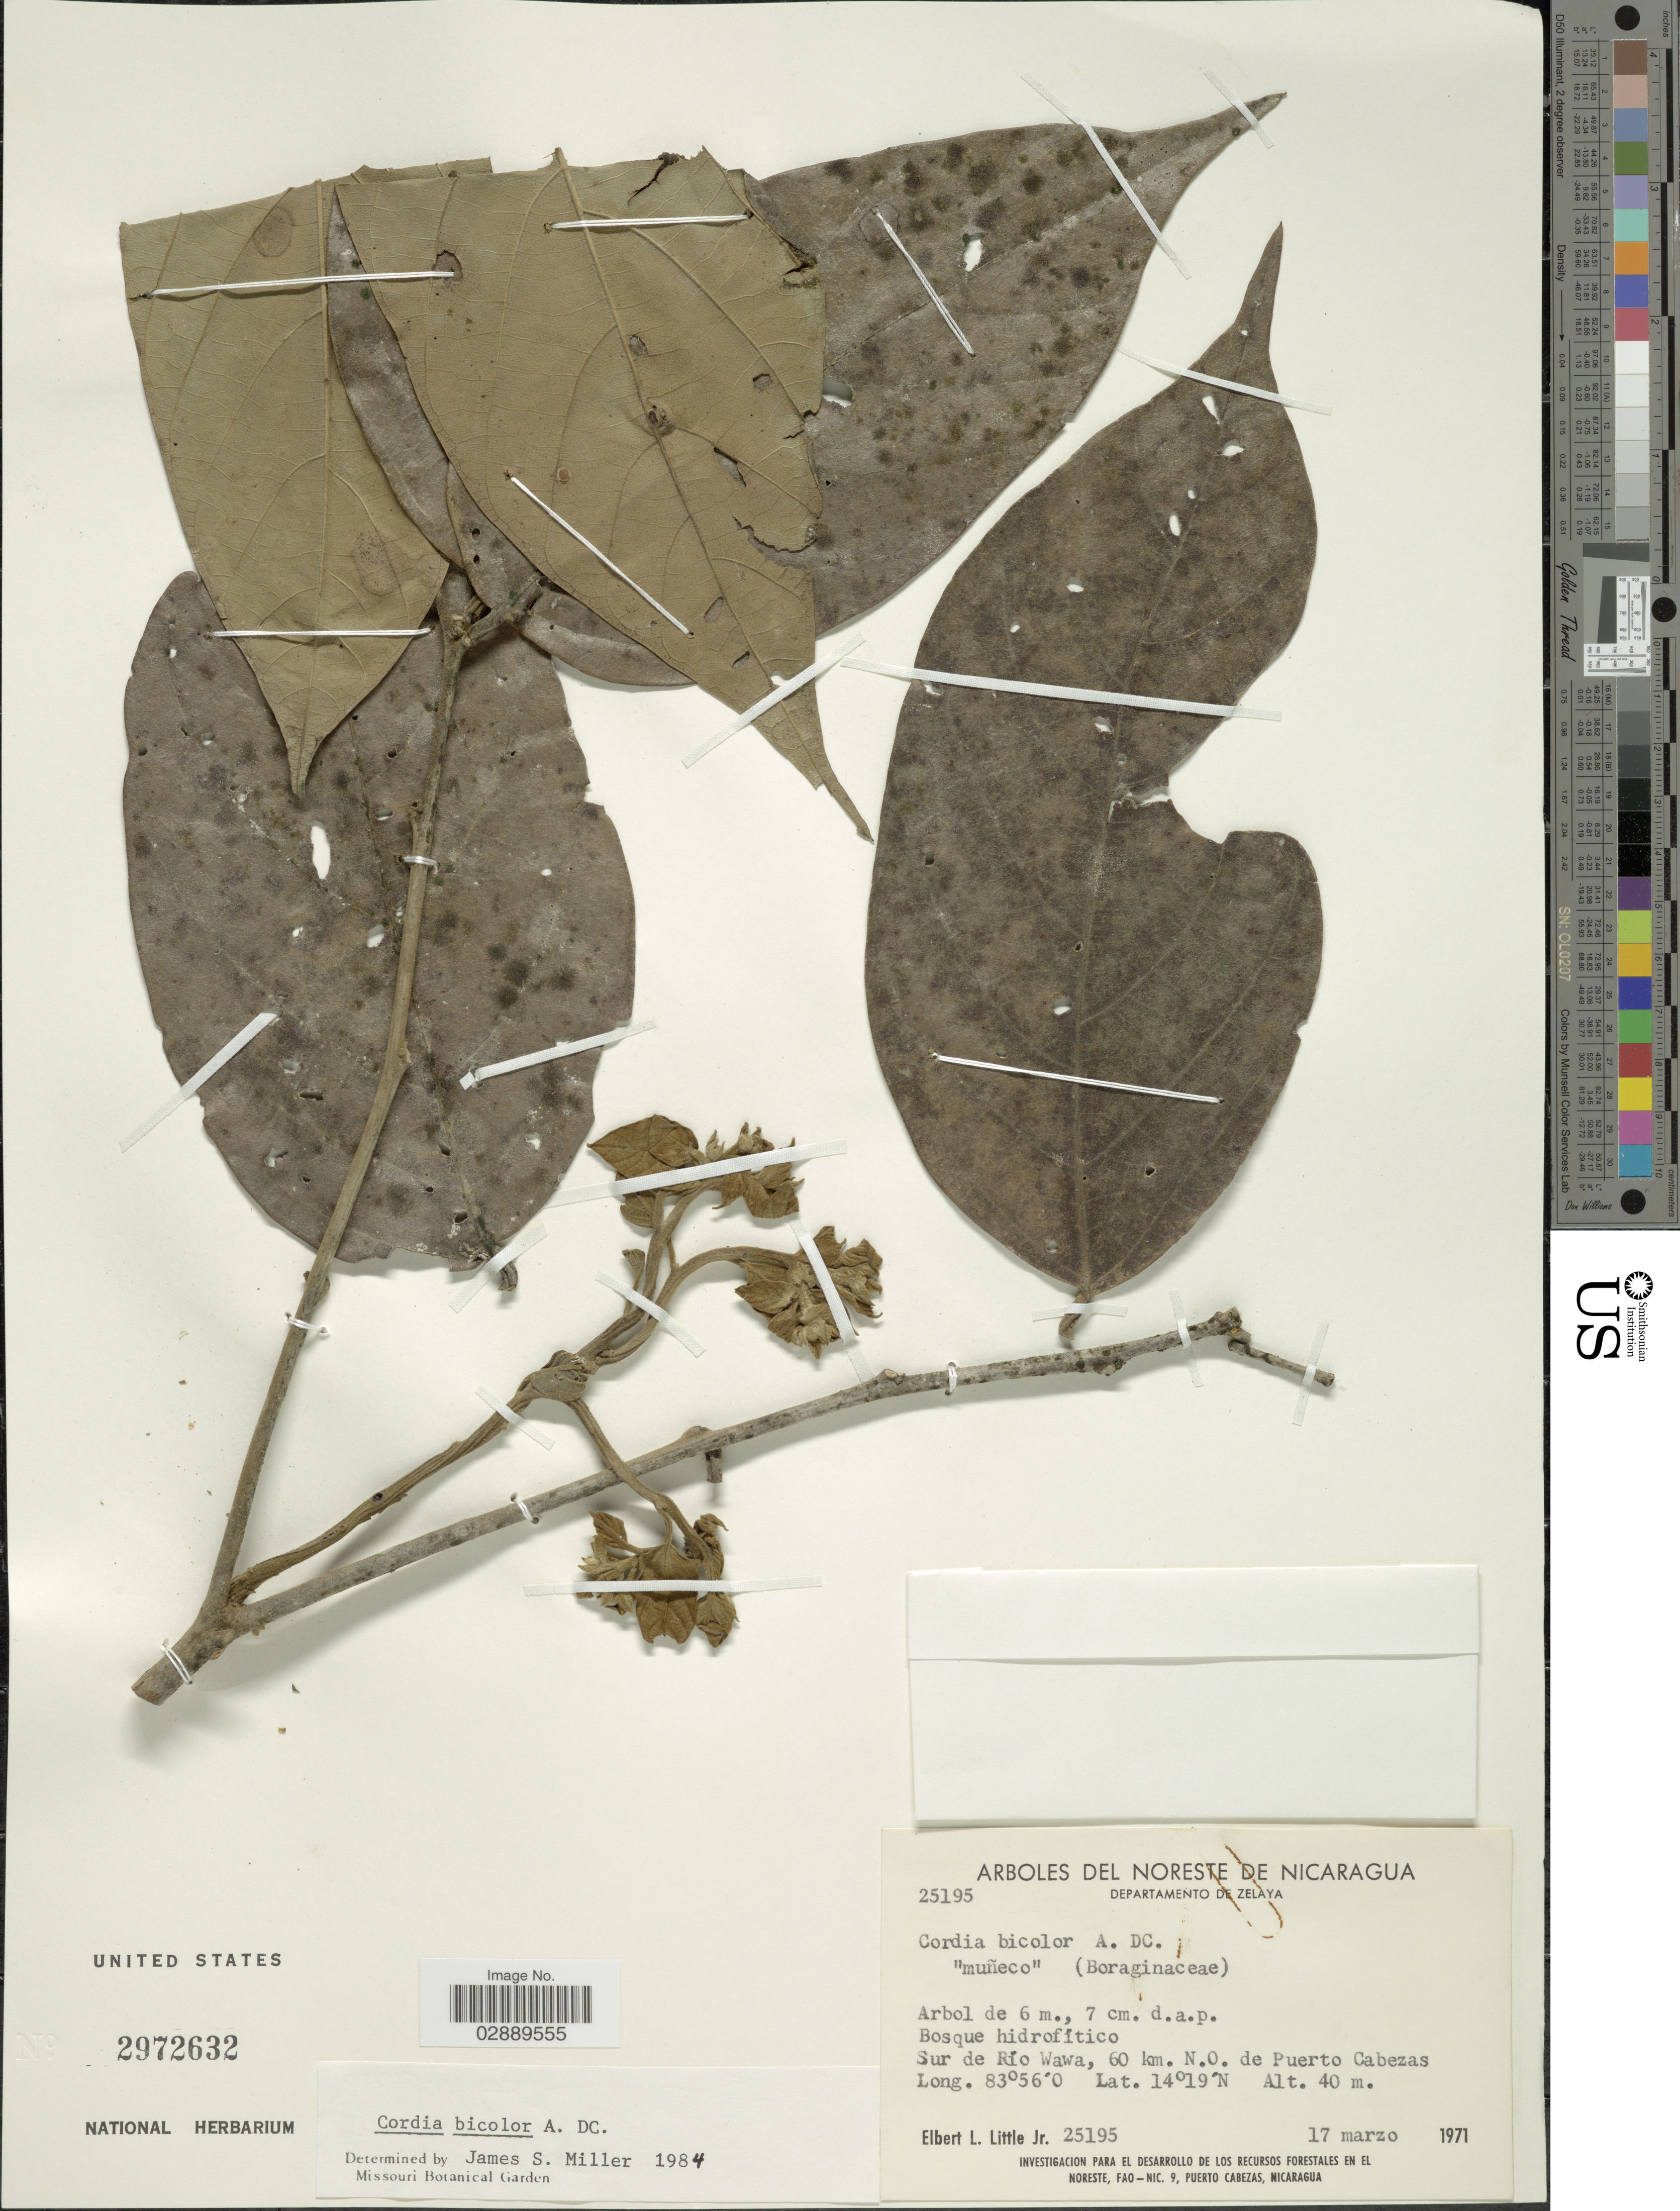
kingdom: Plantae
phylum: Tracheophyta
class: Magnoliopsida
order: Boraginales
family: Cordiaceae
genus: Cordia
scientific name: Cordia bicolor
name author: A. DC.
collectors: E. L. Little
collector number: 25195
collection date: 1971-03-17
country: Nicaragua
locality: Noreste de Nicaragua. Departamento de Zelaya. Sur de Río Wawa, 60 km. N.O. de Puerto Cabezas.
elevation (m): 40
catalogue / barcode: US 2972632